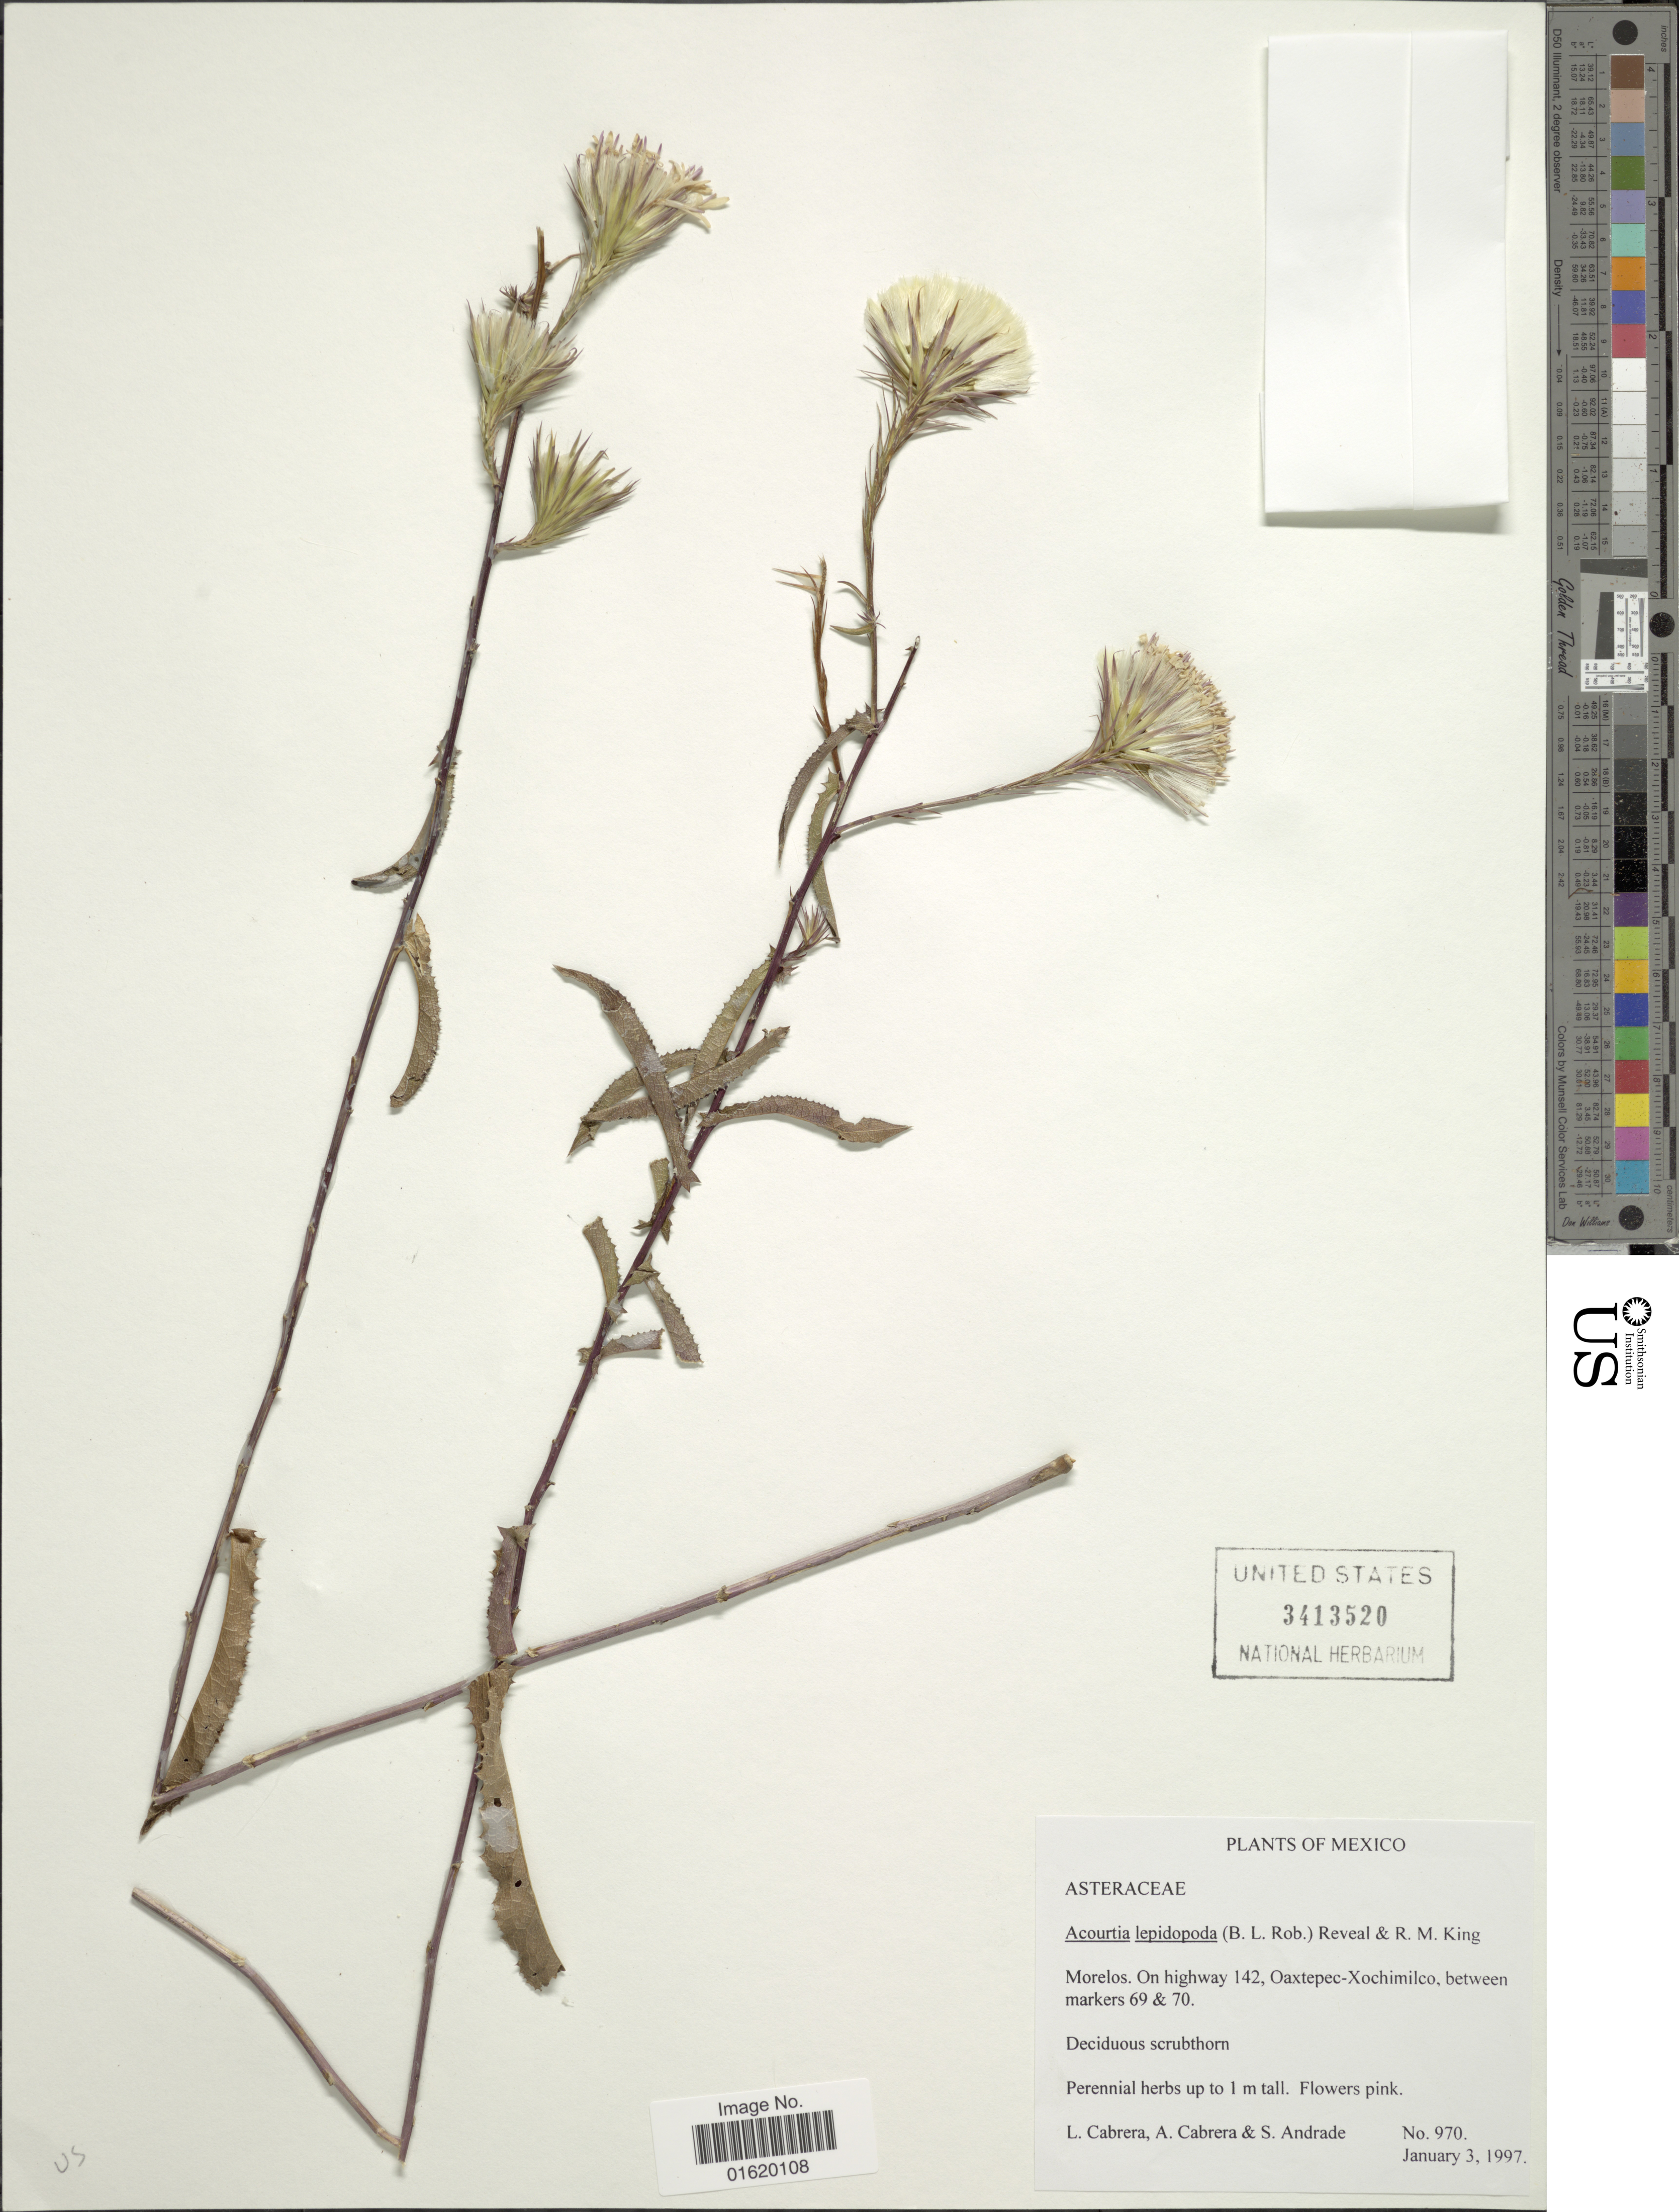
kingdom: Plantae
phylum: Tracheophyta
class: Magnoliopsida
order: Asterales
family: Asteraceae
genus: Acourtia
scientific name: Acourtia lepidopoda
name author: (B.L. Rob.) Reveal & R.M. King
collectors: L. Cabrera, A. Cabrera & S. Andrade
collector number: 970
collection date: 1997-01-03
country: Mexico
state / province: Morelos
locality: On highway 142, Oaxtepec- Xochimilco, between marker 69 &70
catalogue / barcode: US 3413520